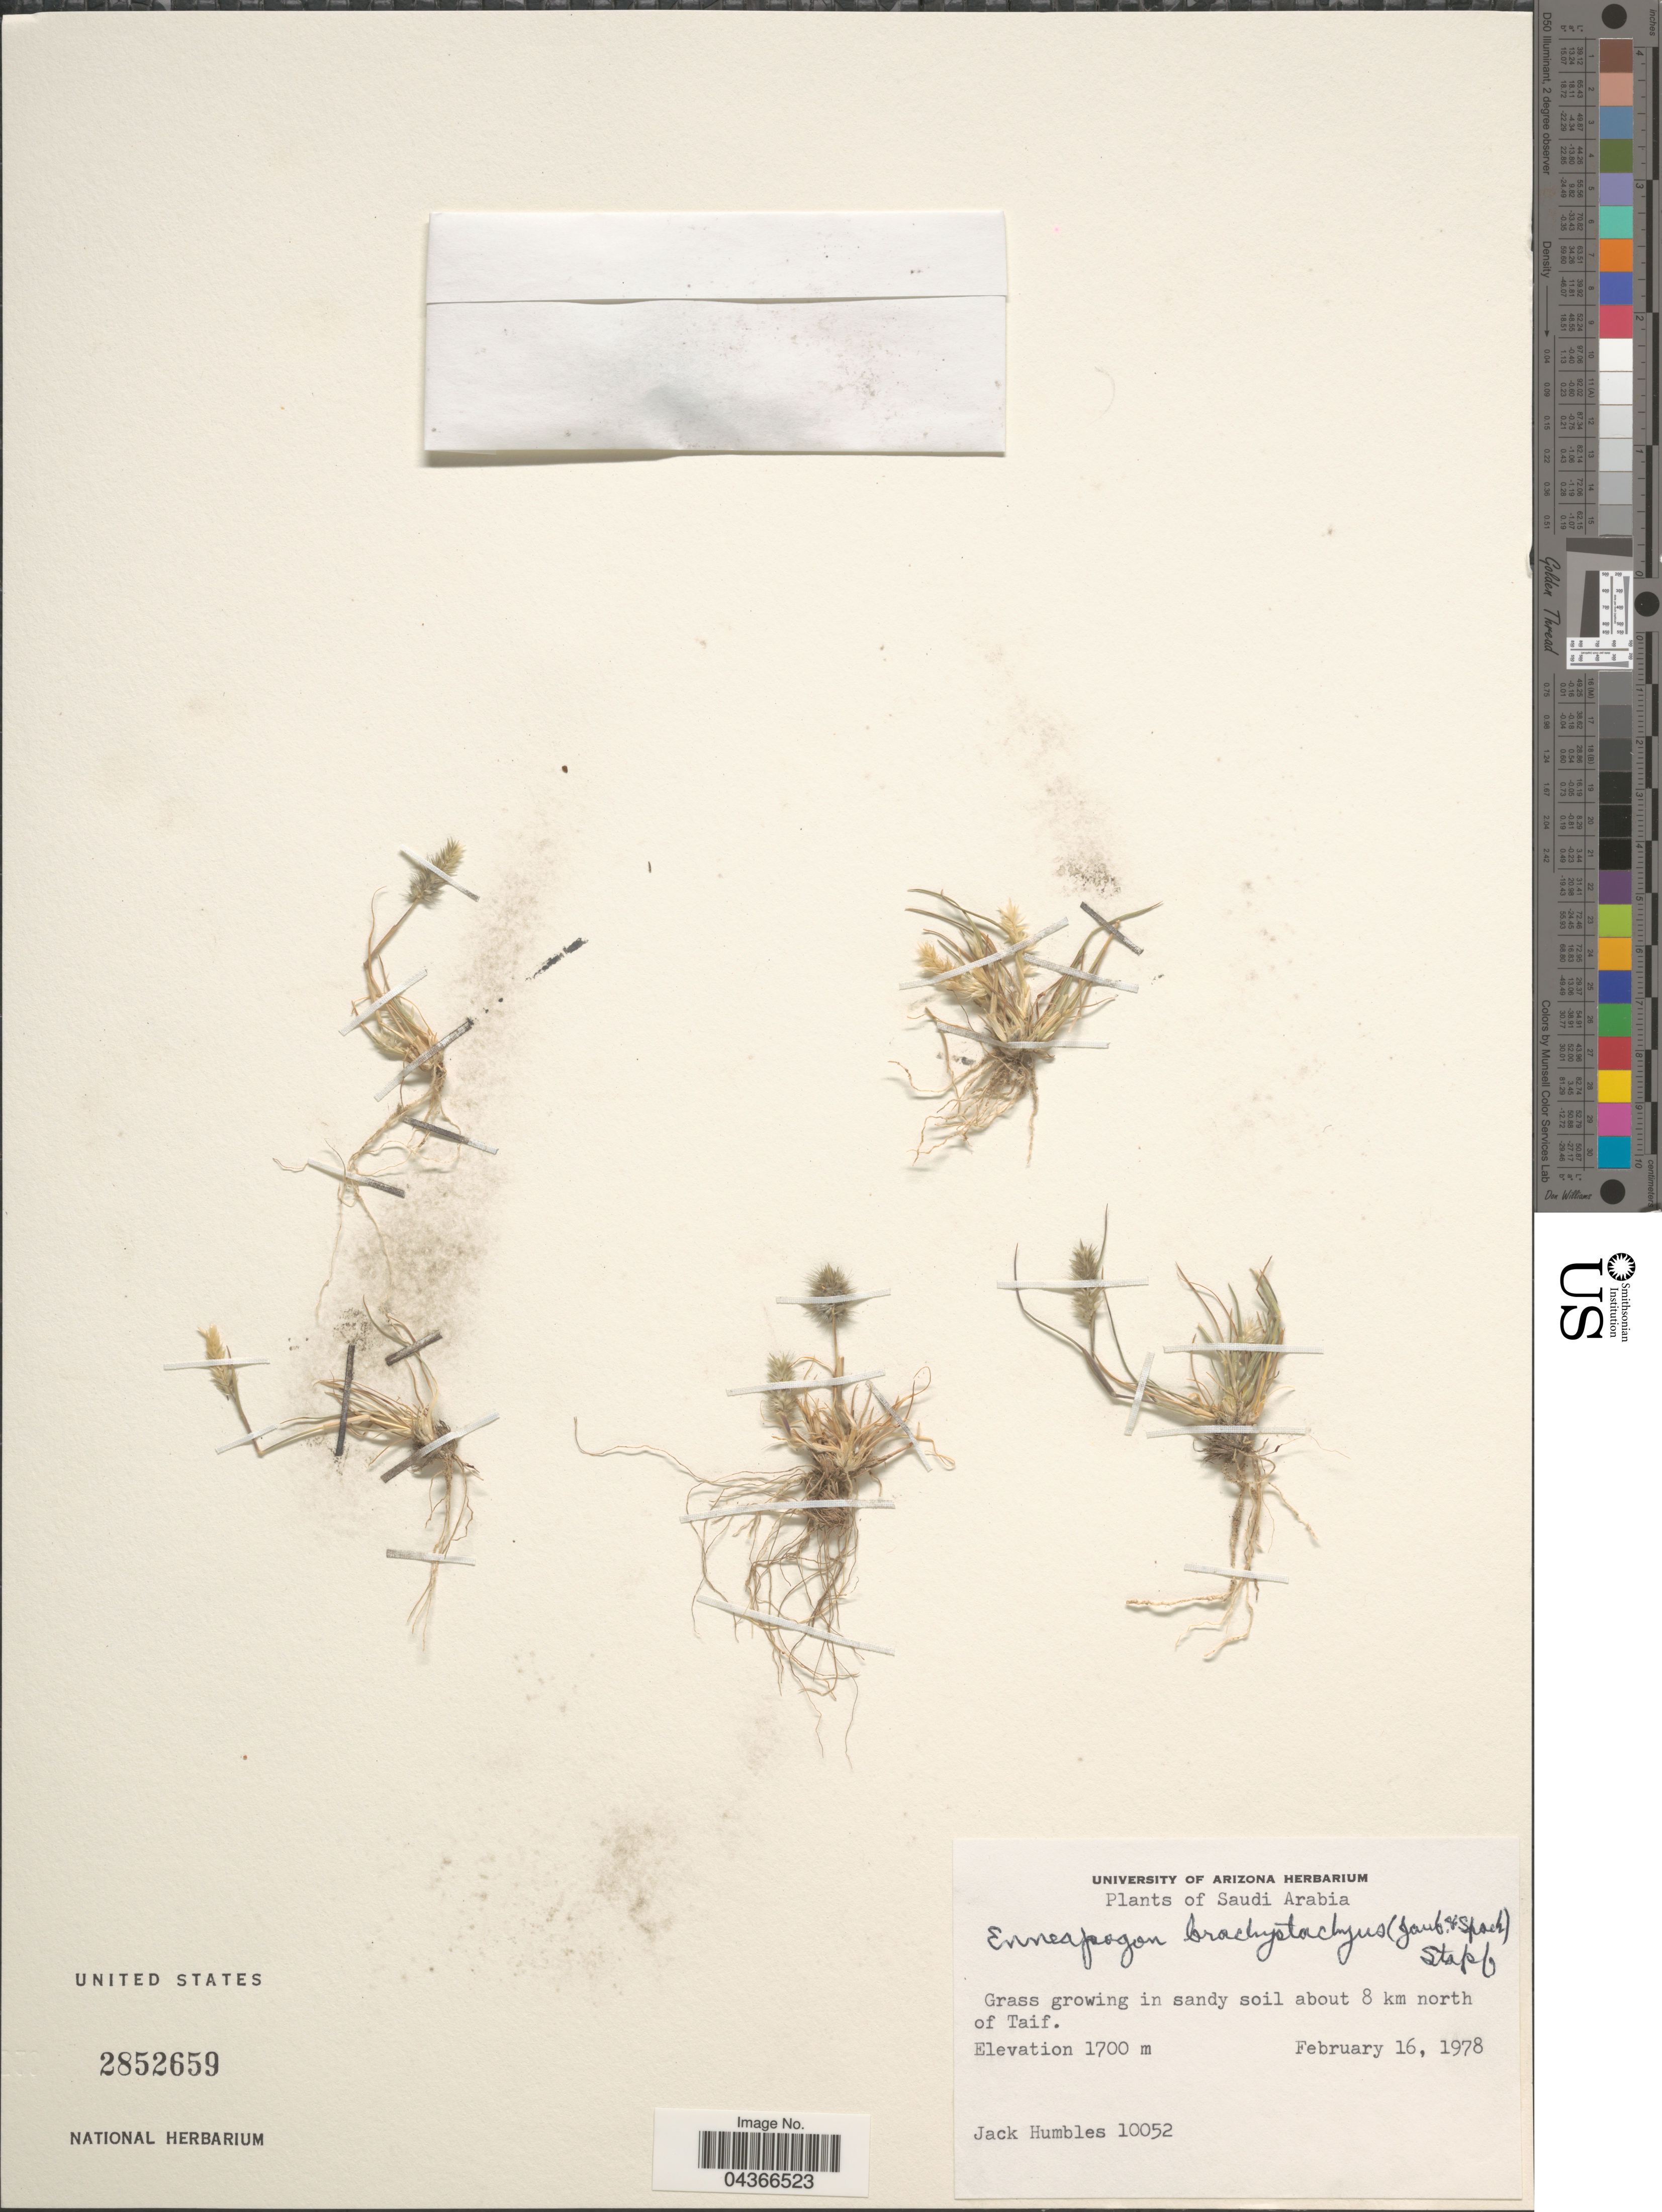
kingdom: Plantae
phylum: Tracheophyta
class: Liliopsida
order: Poales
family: Poaceae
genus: Enneapogon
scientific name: Enneapogon desvauxii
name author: P. Beauv.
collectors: J. Humbles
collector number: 10052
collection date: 1978-02-16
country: Saudi Arabia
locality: In sandy soil about 8 km north of Taif.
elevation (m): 1700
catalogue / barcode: US 2852659